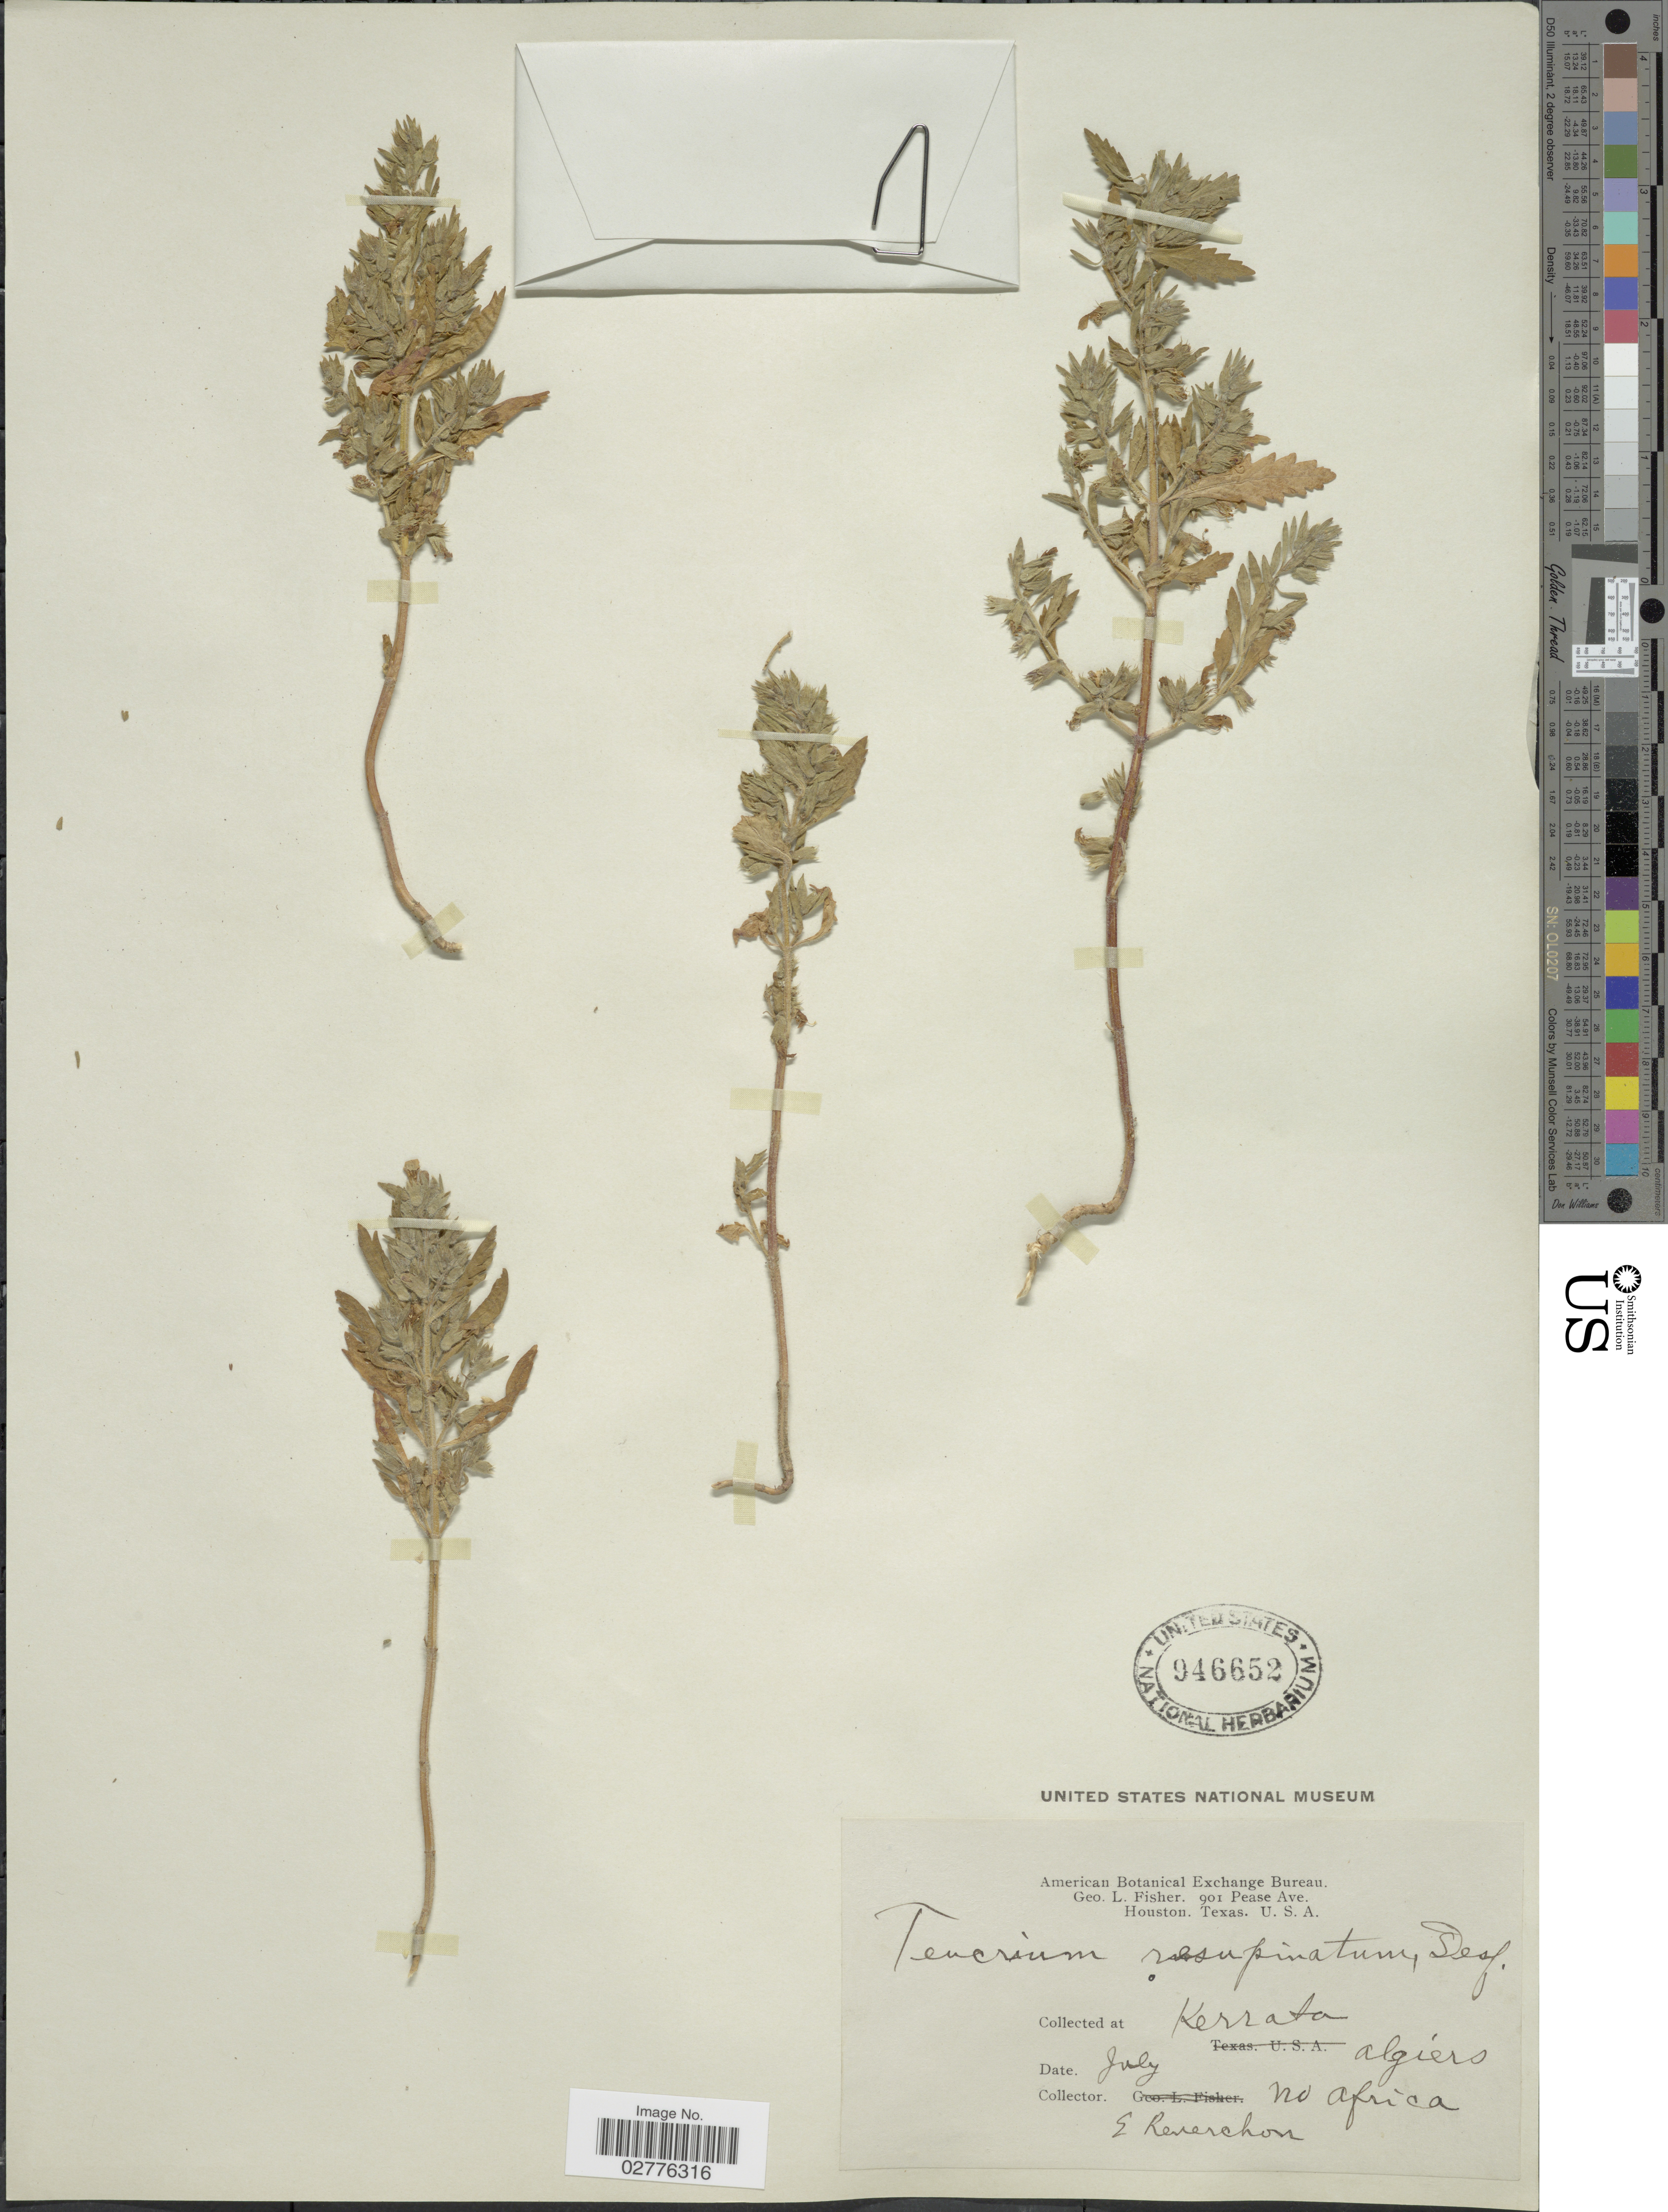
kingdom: Plantae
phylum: Tracheophyta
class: Magnoliopsida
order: Lamiales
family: Lamiaceae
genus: Teucrium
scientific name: Teucrium resupinatum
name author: Desf.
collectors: E. Reverchon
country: Algeria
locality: Kerrata, Algiers, No Africa.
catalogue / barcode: US 946652